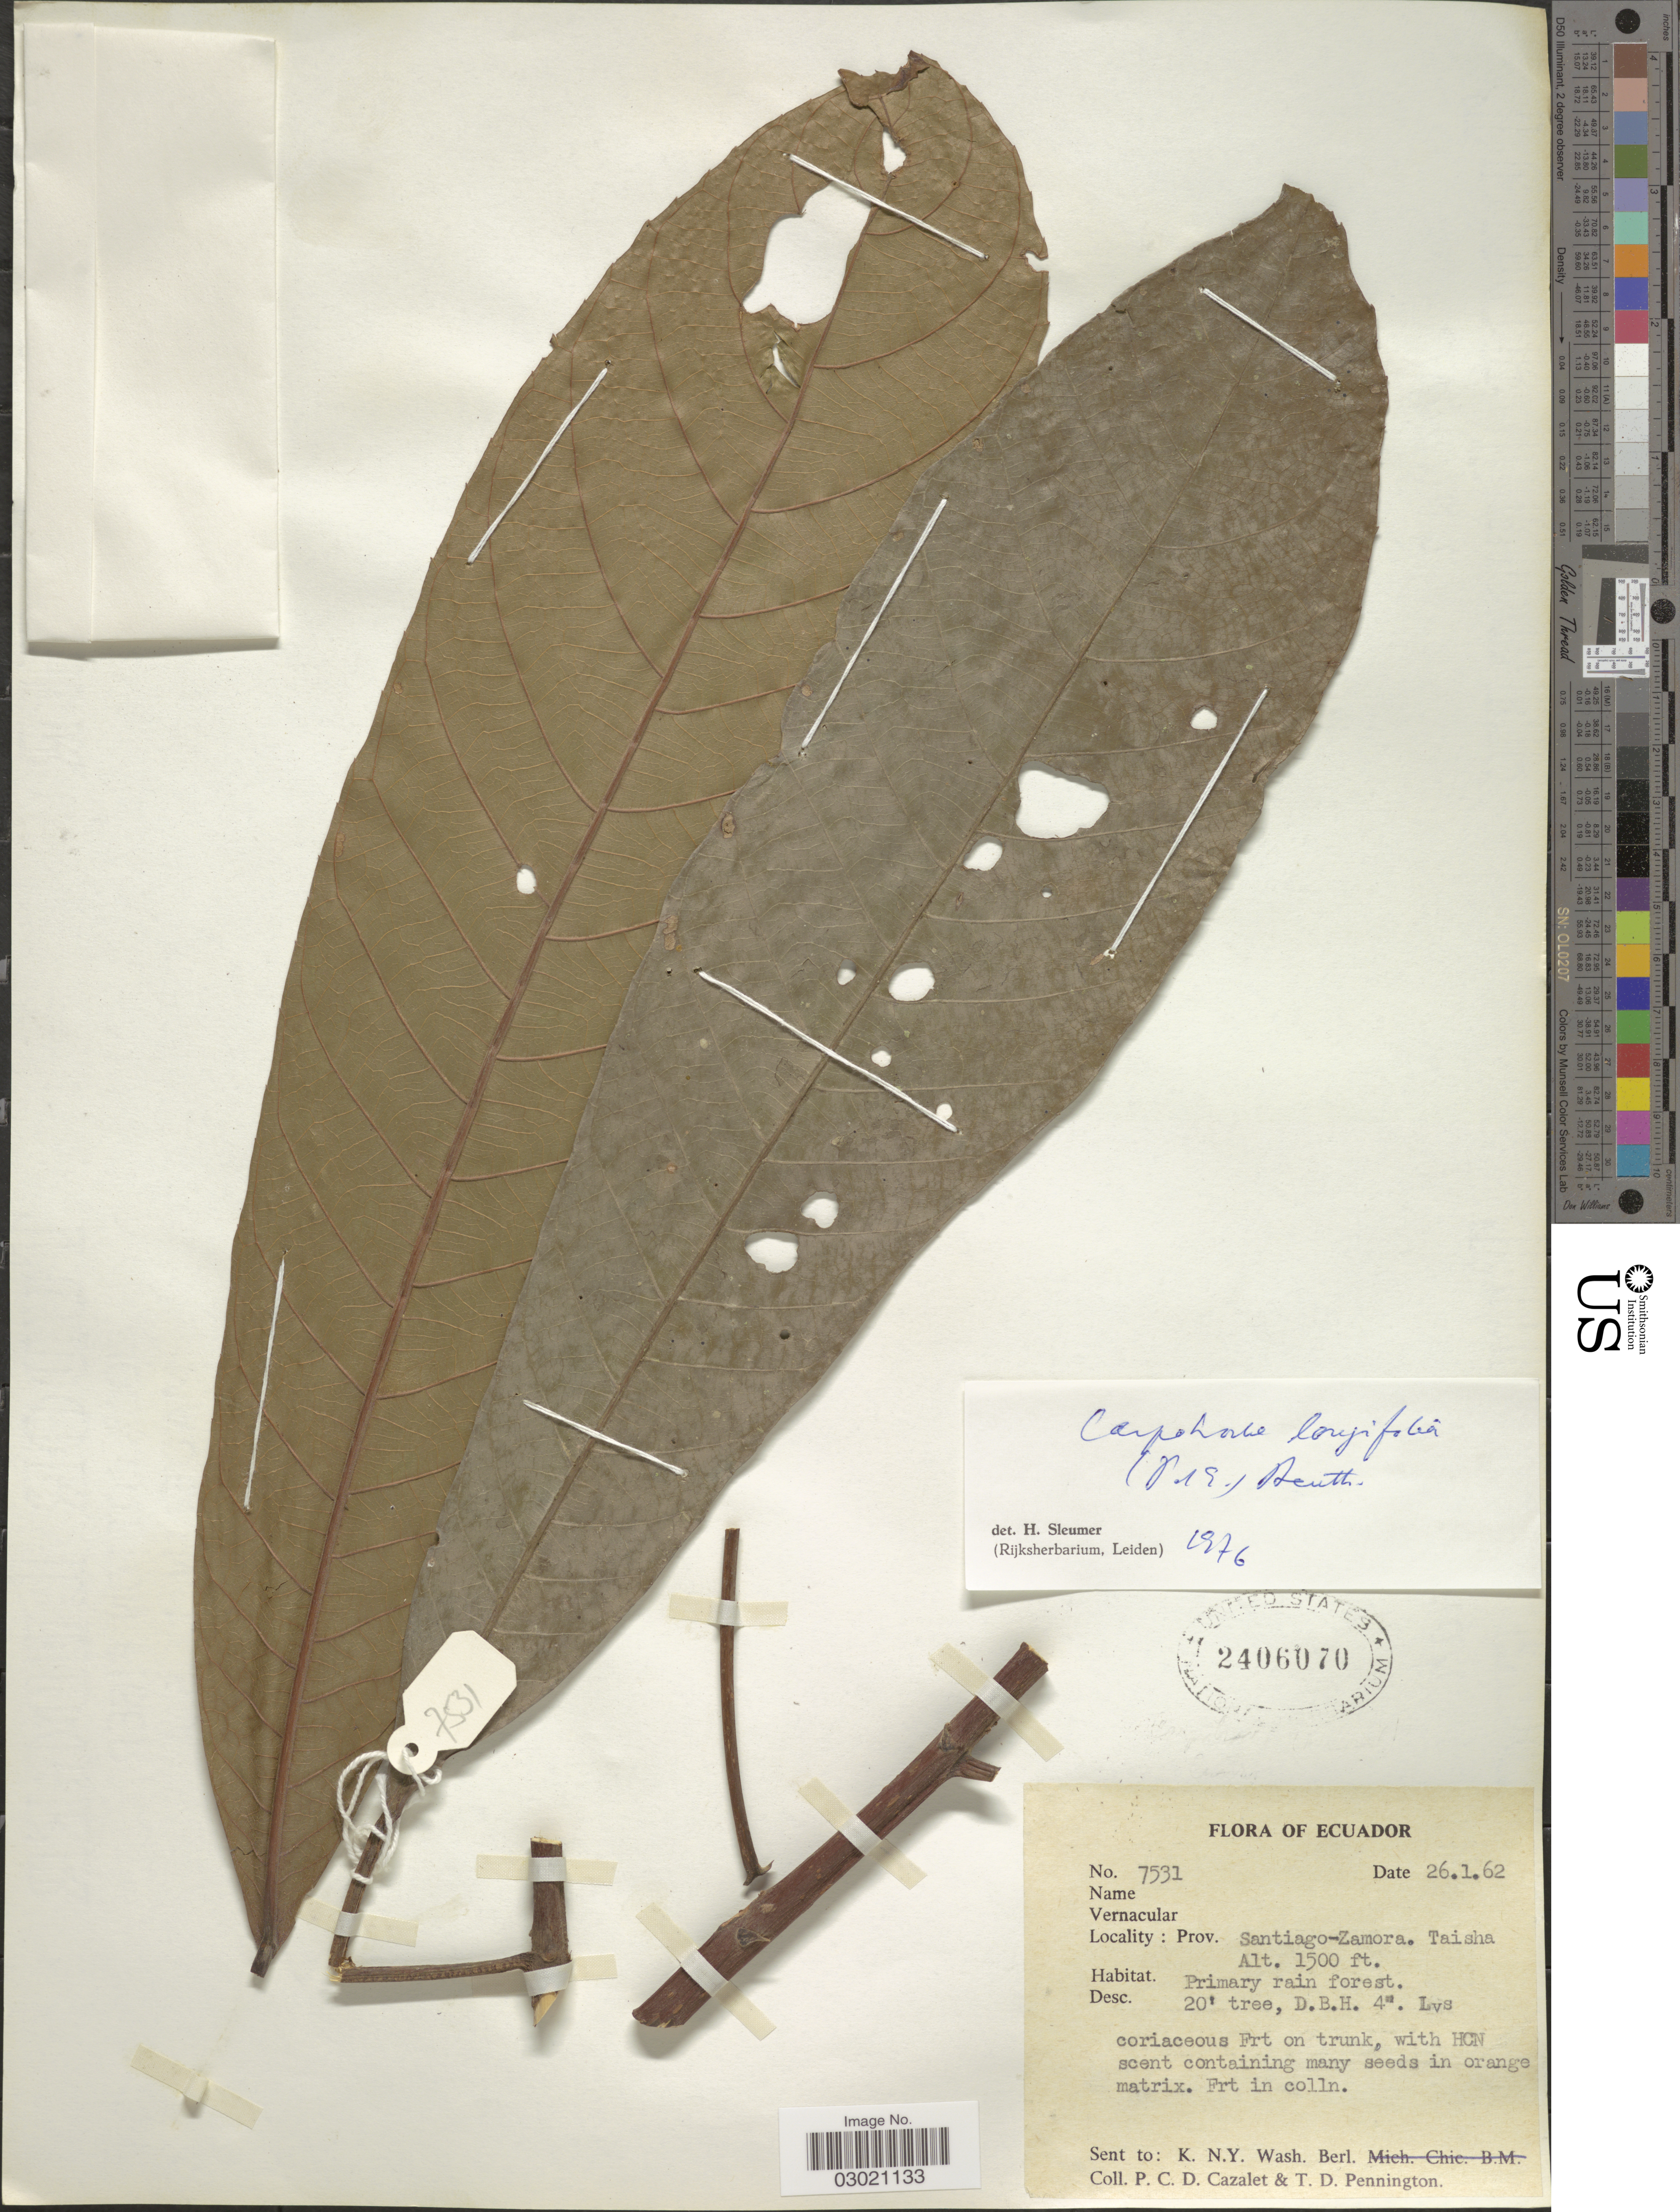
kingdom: Plantae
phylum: Tracheophyta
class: Magnoliopsida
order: Malpighiales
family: Achariaceae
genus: Carpotroche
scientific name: Carpotroche longifolia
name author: (Poepp.) Benth.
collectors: P. C. D. Cazalet & T. D. Pennington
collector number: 7531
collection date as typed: Transcribed d/m/y: 26/1/62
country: Ecuador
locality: Prov. Santiago-Zamora. Taisha.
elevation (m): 457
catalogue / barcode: US 2406070